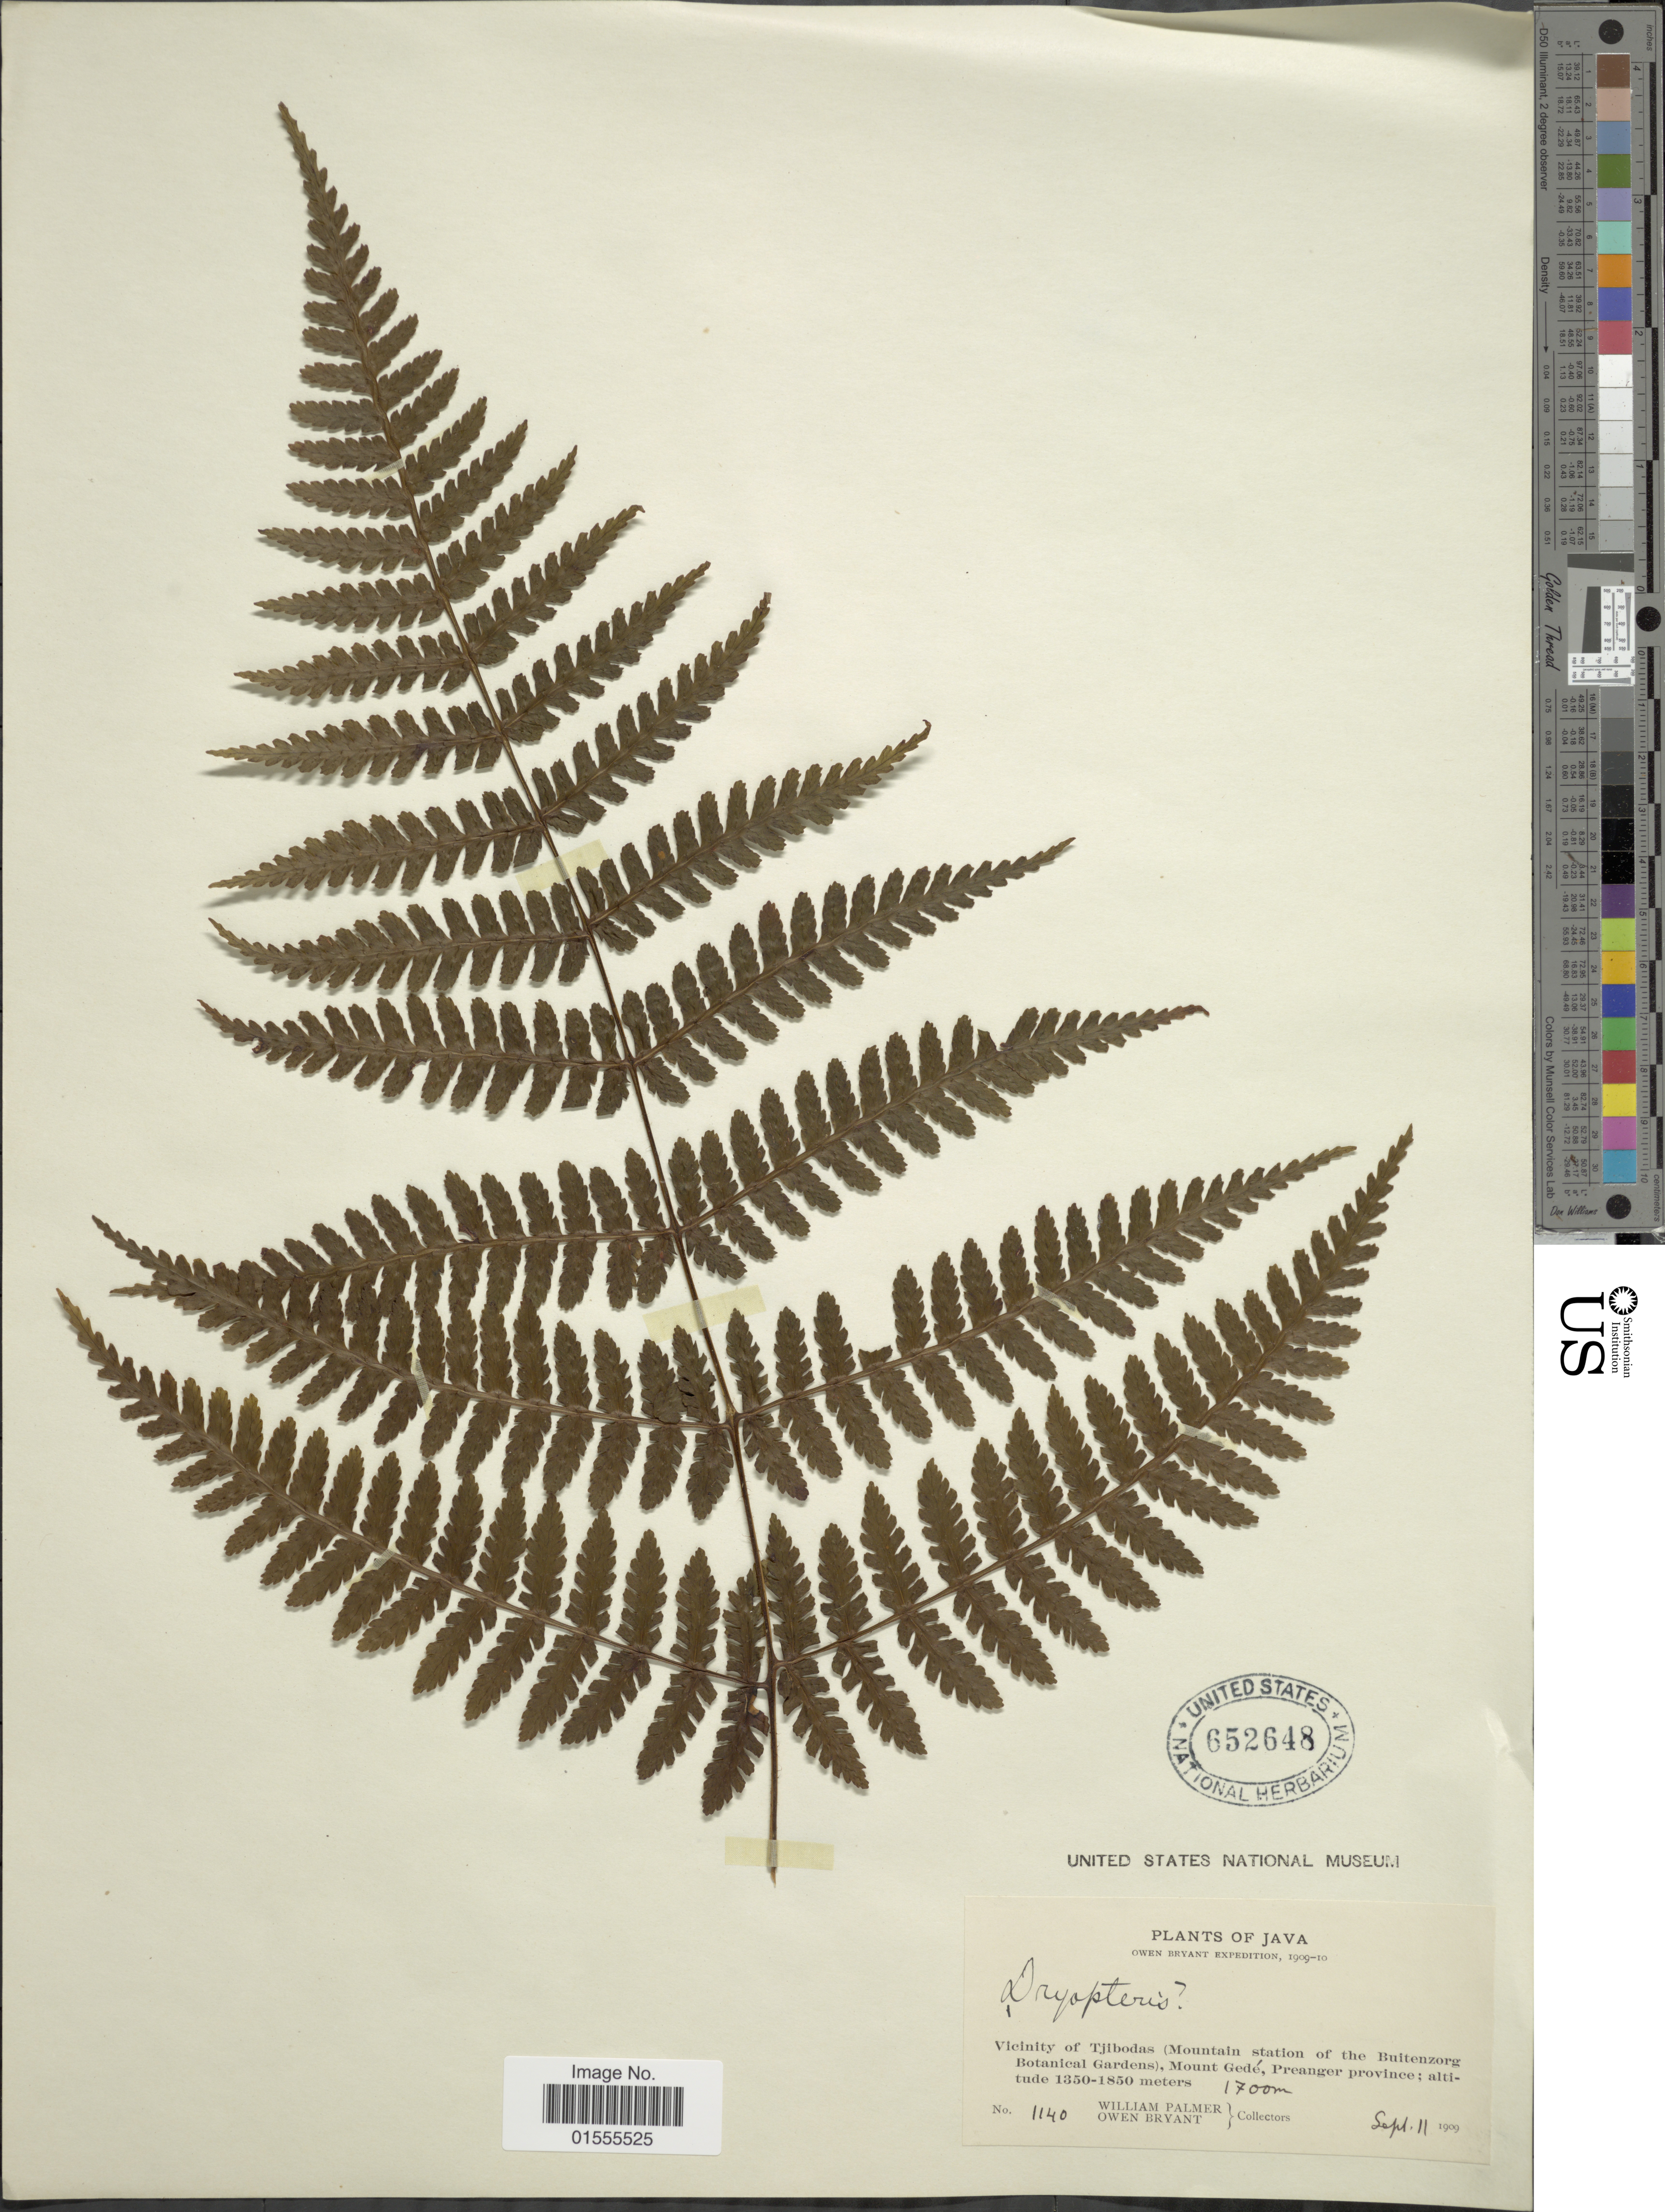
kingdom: Plantae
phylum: Tracheophyta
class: Polypodiopsida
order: Polypodiales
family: Dryopteridaceae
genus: Dryopteris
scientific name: Dryopteris sp.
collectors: W. Palmer & O. Bryant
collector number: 1140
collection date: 1909-09-11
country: Indonesia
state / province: Java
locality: Vicinity of Tjibodas (Mountain station of the Buitenzorg Botanical Gardens)< Mount Gedé, Preanger province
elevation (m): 1700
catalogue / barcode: US 652648